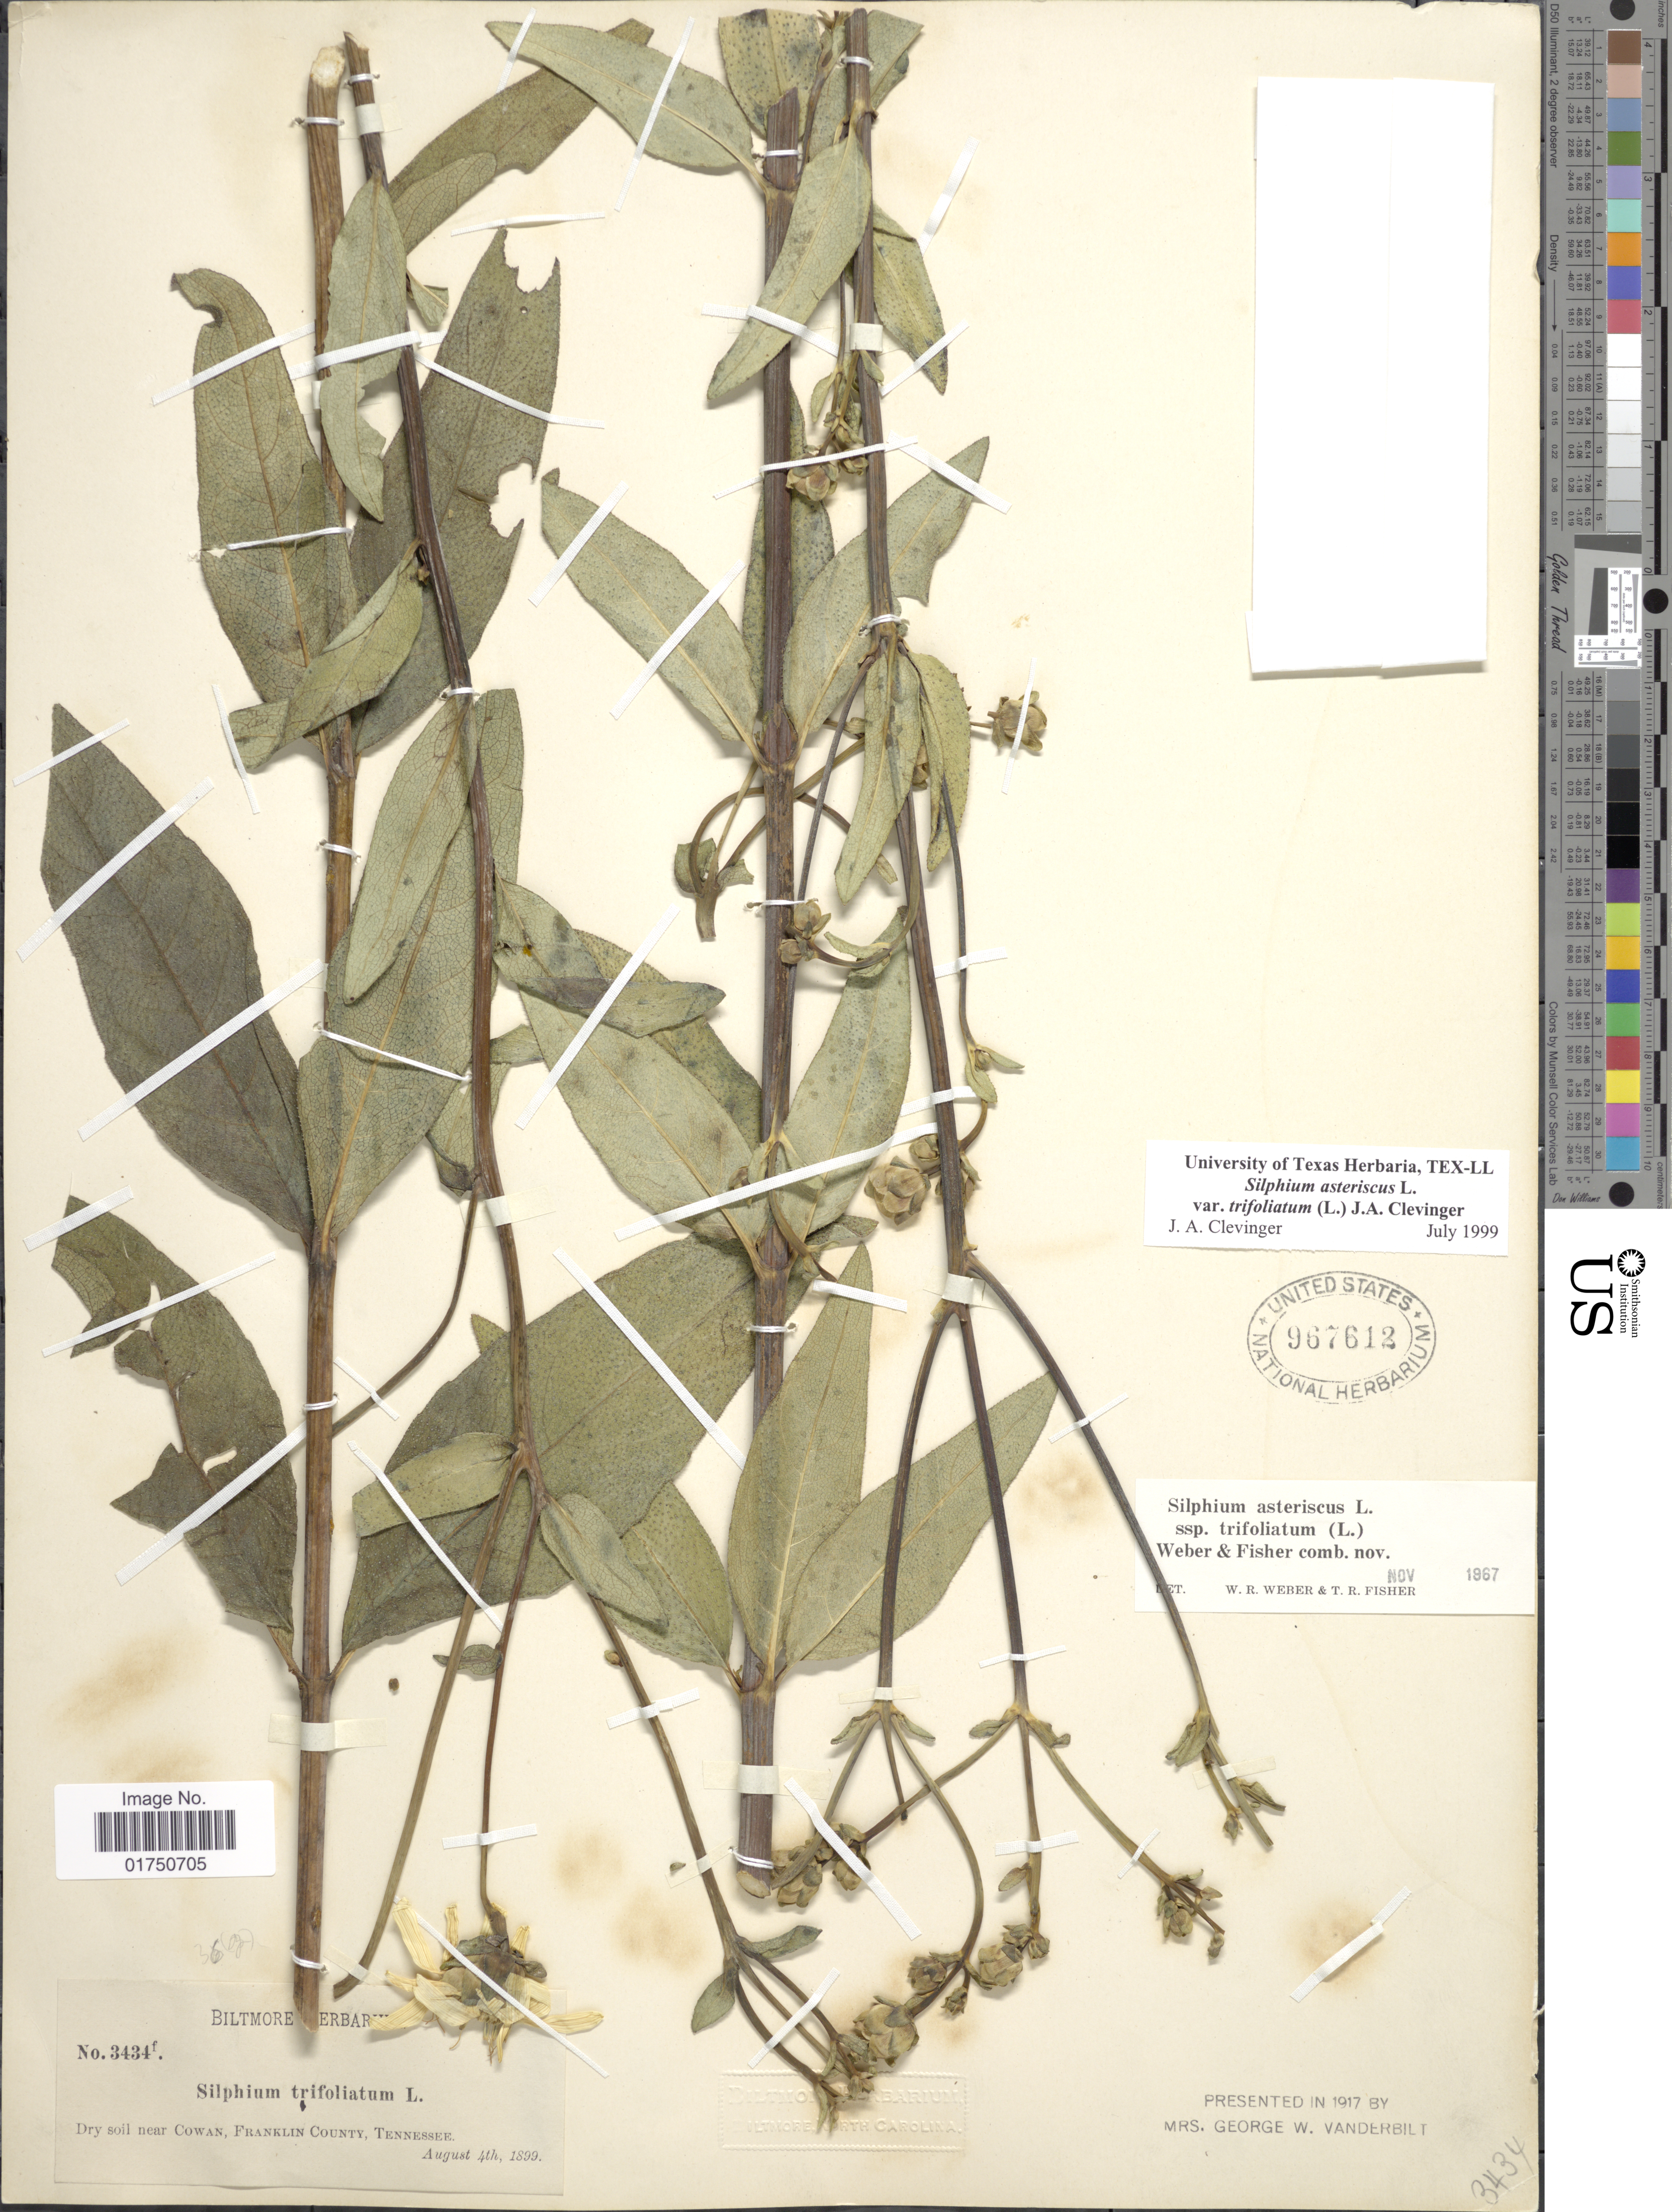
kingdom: Plantae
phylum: Tracheophyta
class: Magnoliopsida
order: Asterales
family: Asteraceae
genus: Silphium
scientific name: Silphium asteriscus var. trifoliatum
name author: (L.) Clevinger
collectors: ex herb. Biltmore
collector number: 3434f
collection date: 1899-08-04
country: United States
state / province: Tennessee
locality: Dry soil near Cowan, Franklin County, Tennessee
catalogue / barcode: US 967612